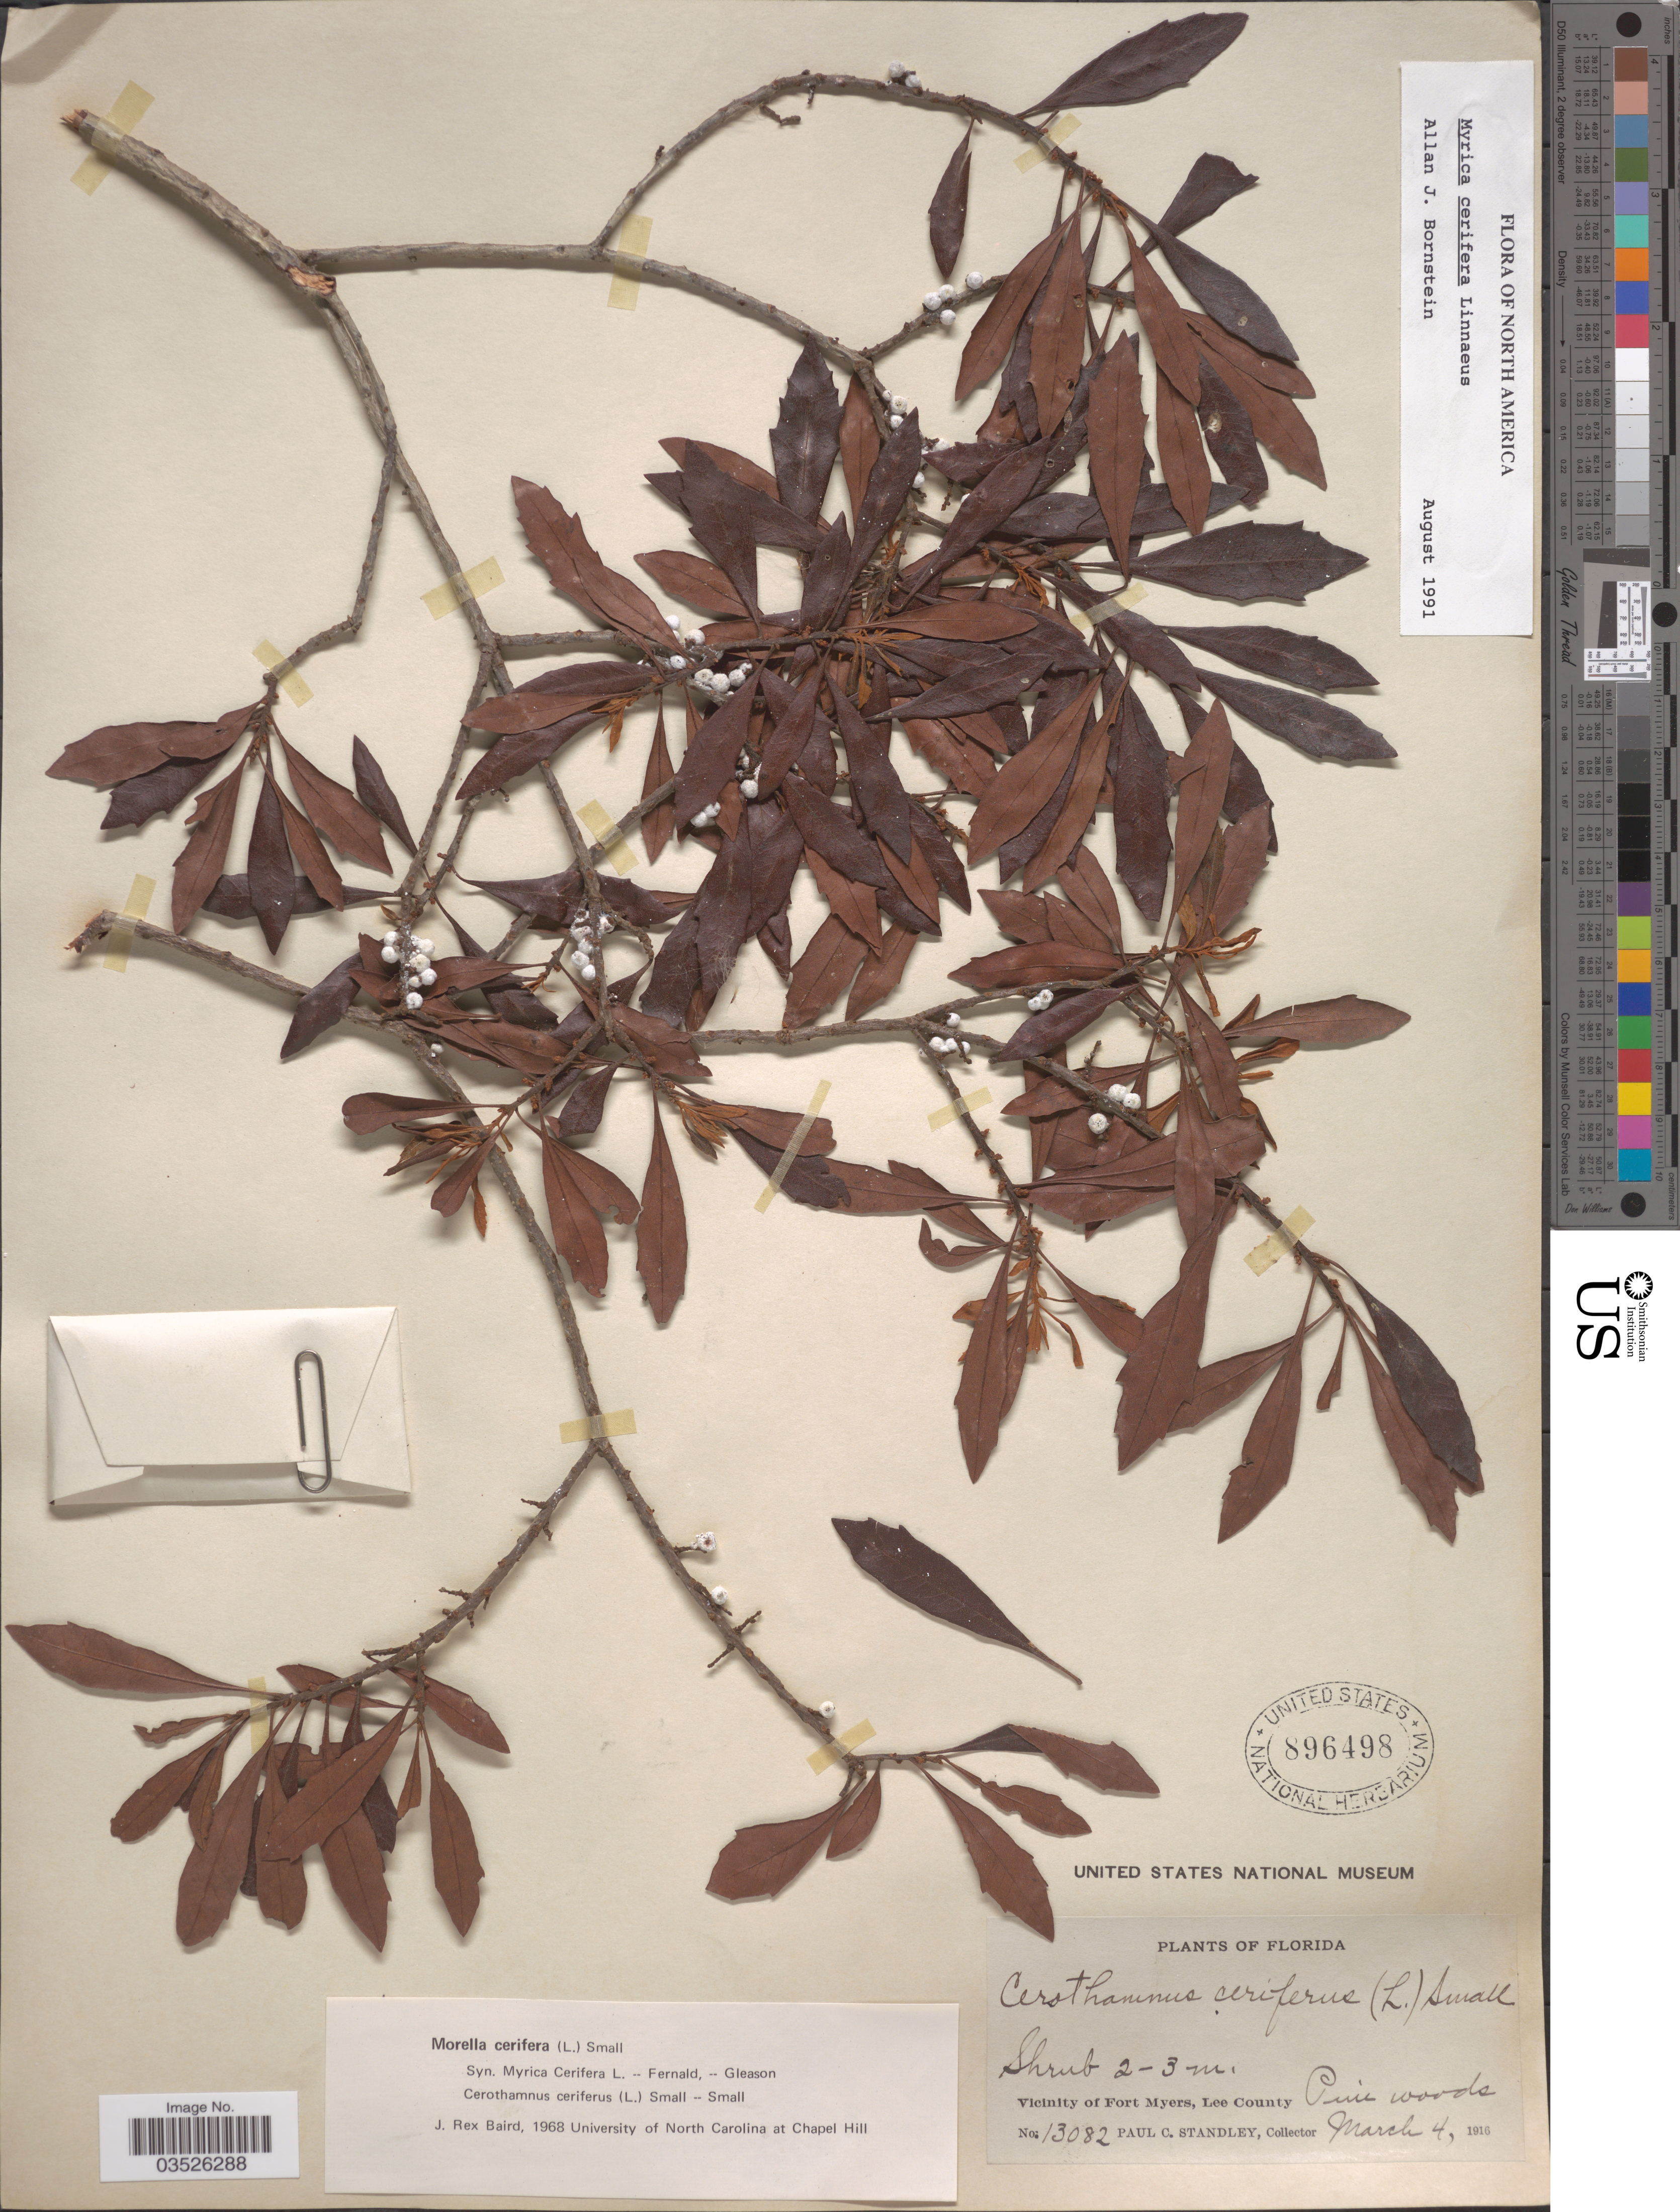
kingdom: Plantae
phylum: Tracheophyta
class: Magnoliopsida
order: Fagales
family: Myricaceae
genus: Morella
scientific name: Morella cerifera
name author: (L.) Small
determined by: Baird, James Rex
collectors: P. C. Standley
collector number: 13082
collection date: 1916-03-04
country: United States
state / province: Florida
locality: Vicinity of Fort Myers, Lee County.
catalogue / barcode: US 896498